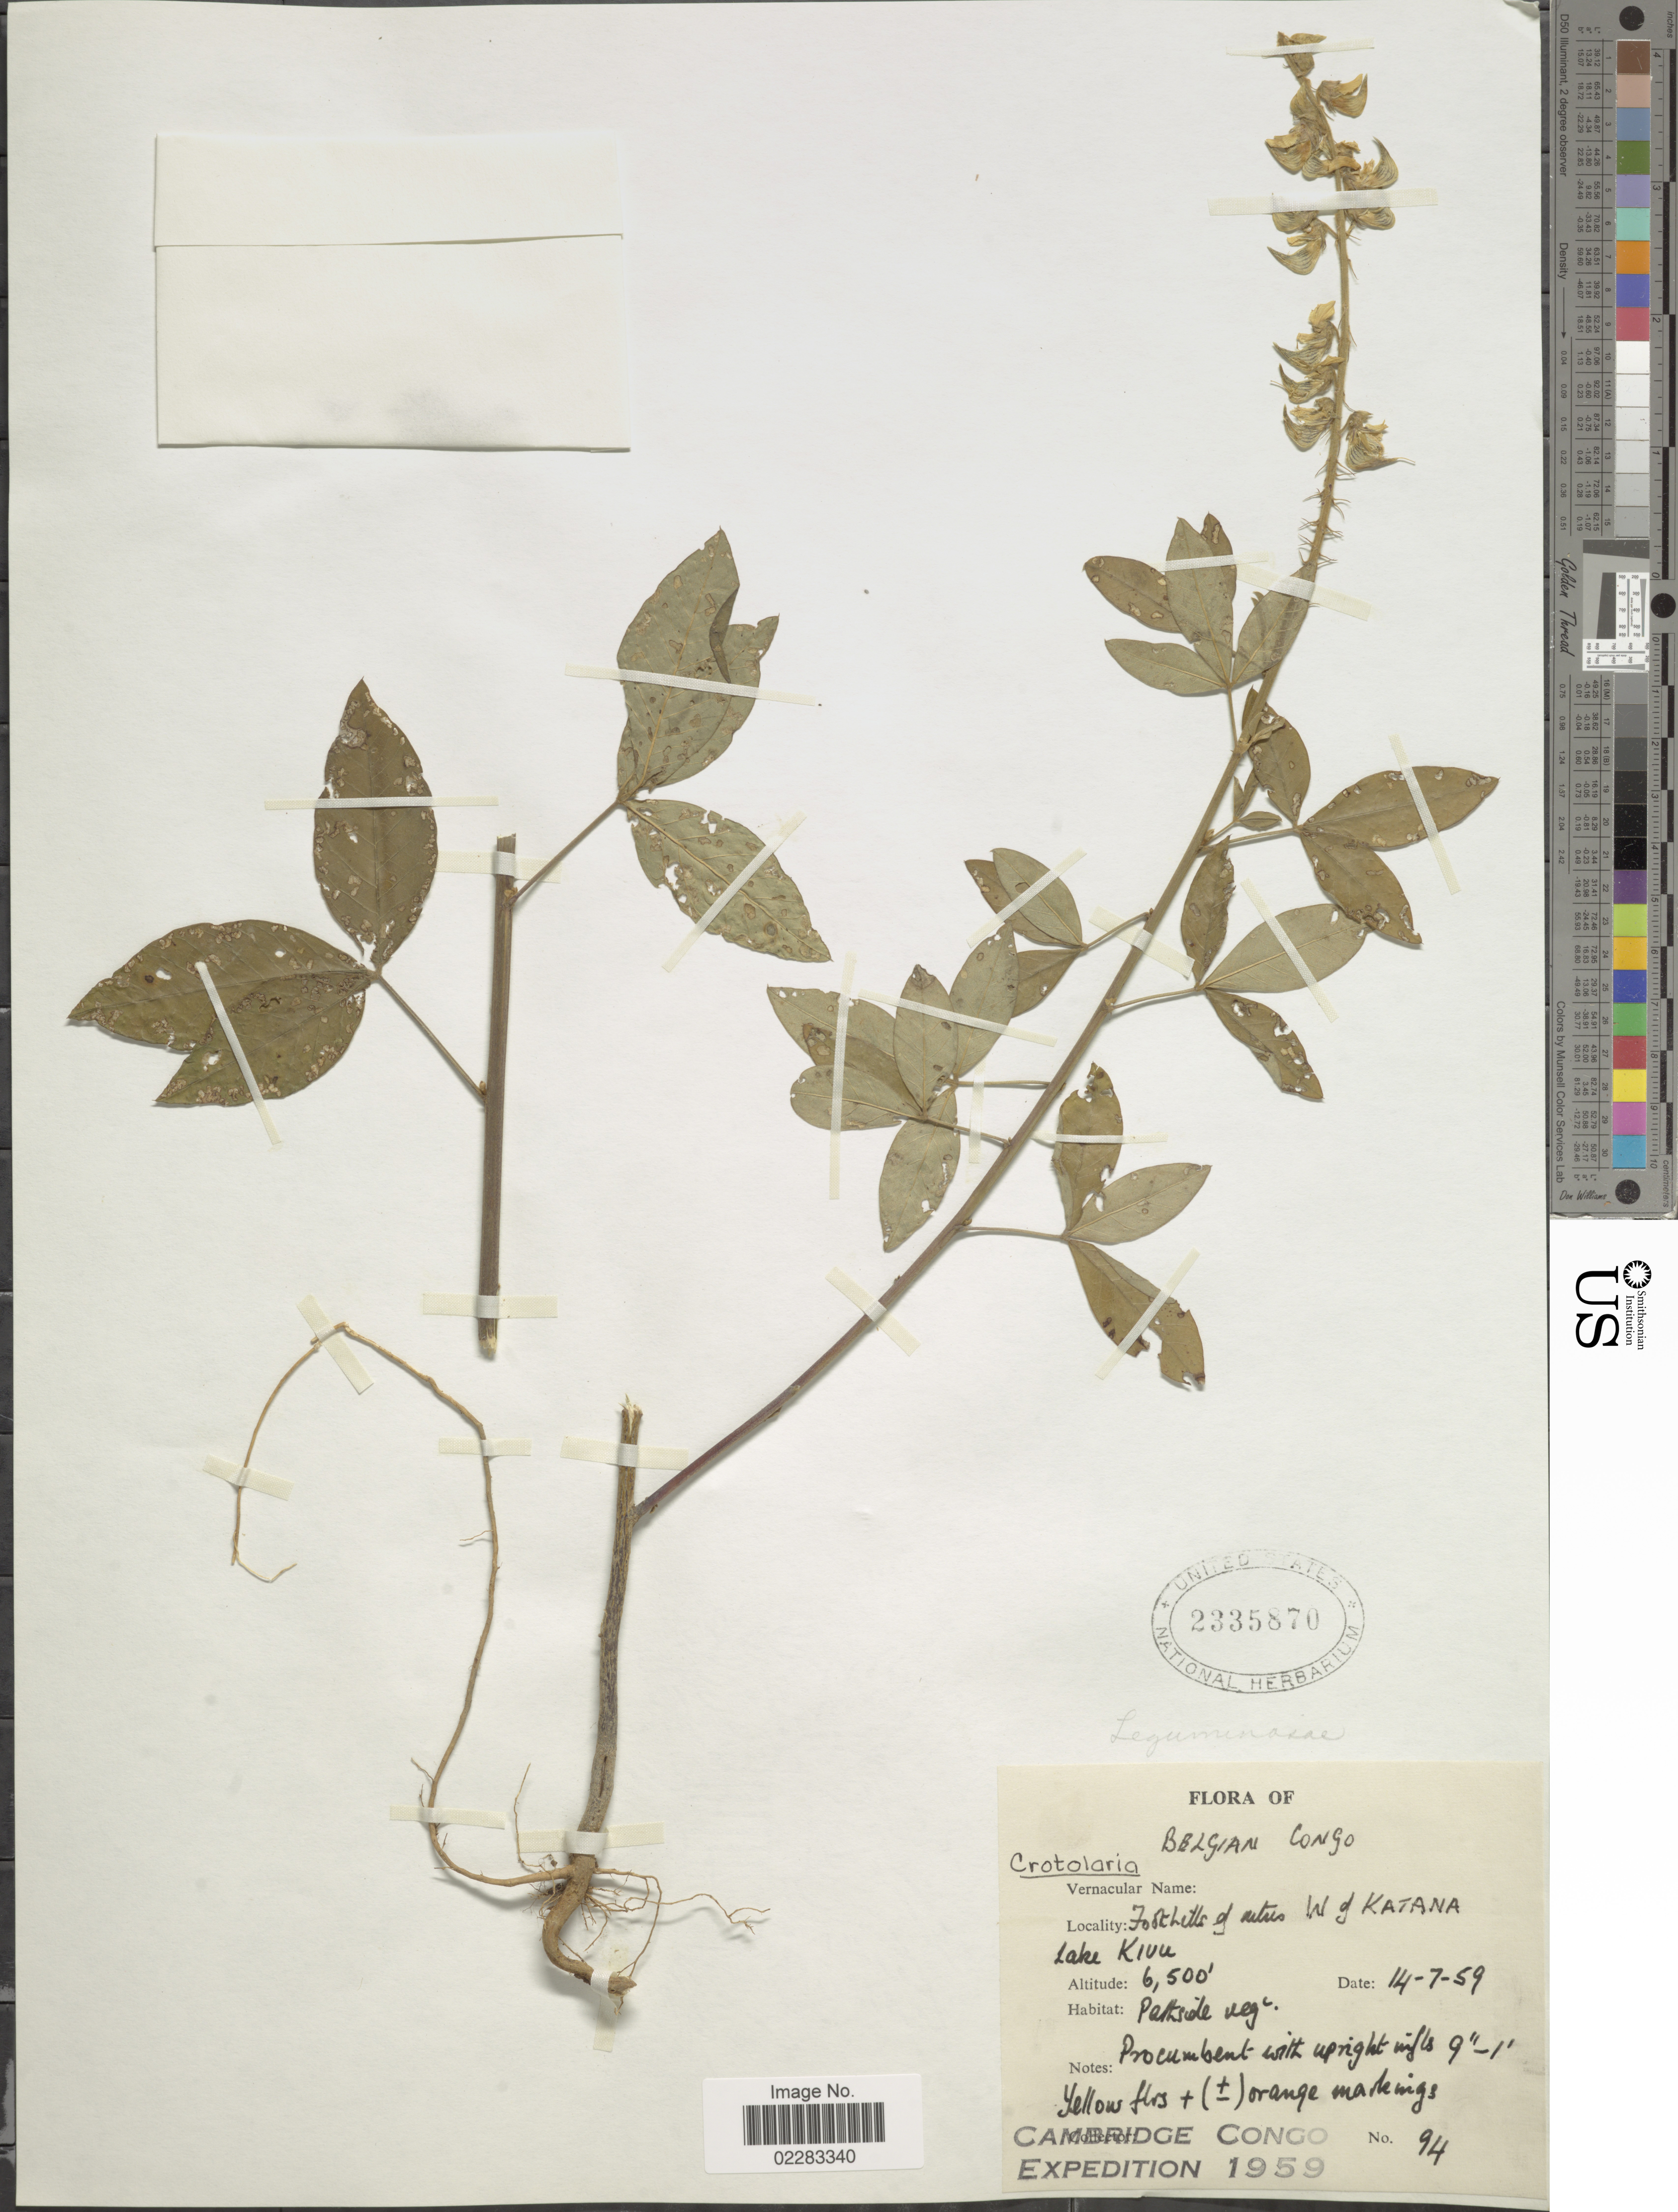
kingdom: Plantae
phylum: Tracheophyta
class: Magnoliopsida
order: Fabales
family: Fabaceae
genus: Crotalaria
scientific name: Crotalaria sp.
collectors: Cambridge Congo Expedition 1959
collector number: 94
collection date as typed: Transcribed d/m/y: 14/7/59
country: Congo, Democratic Republic of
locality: Belgian Congo, Foothills mtns W of Katana, Lake Kivu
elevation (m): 1981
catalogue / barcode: US 2335870